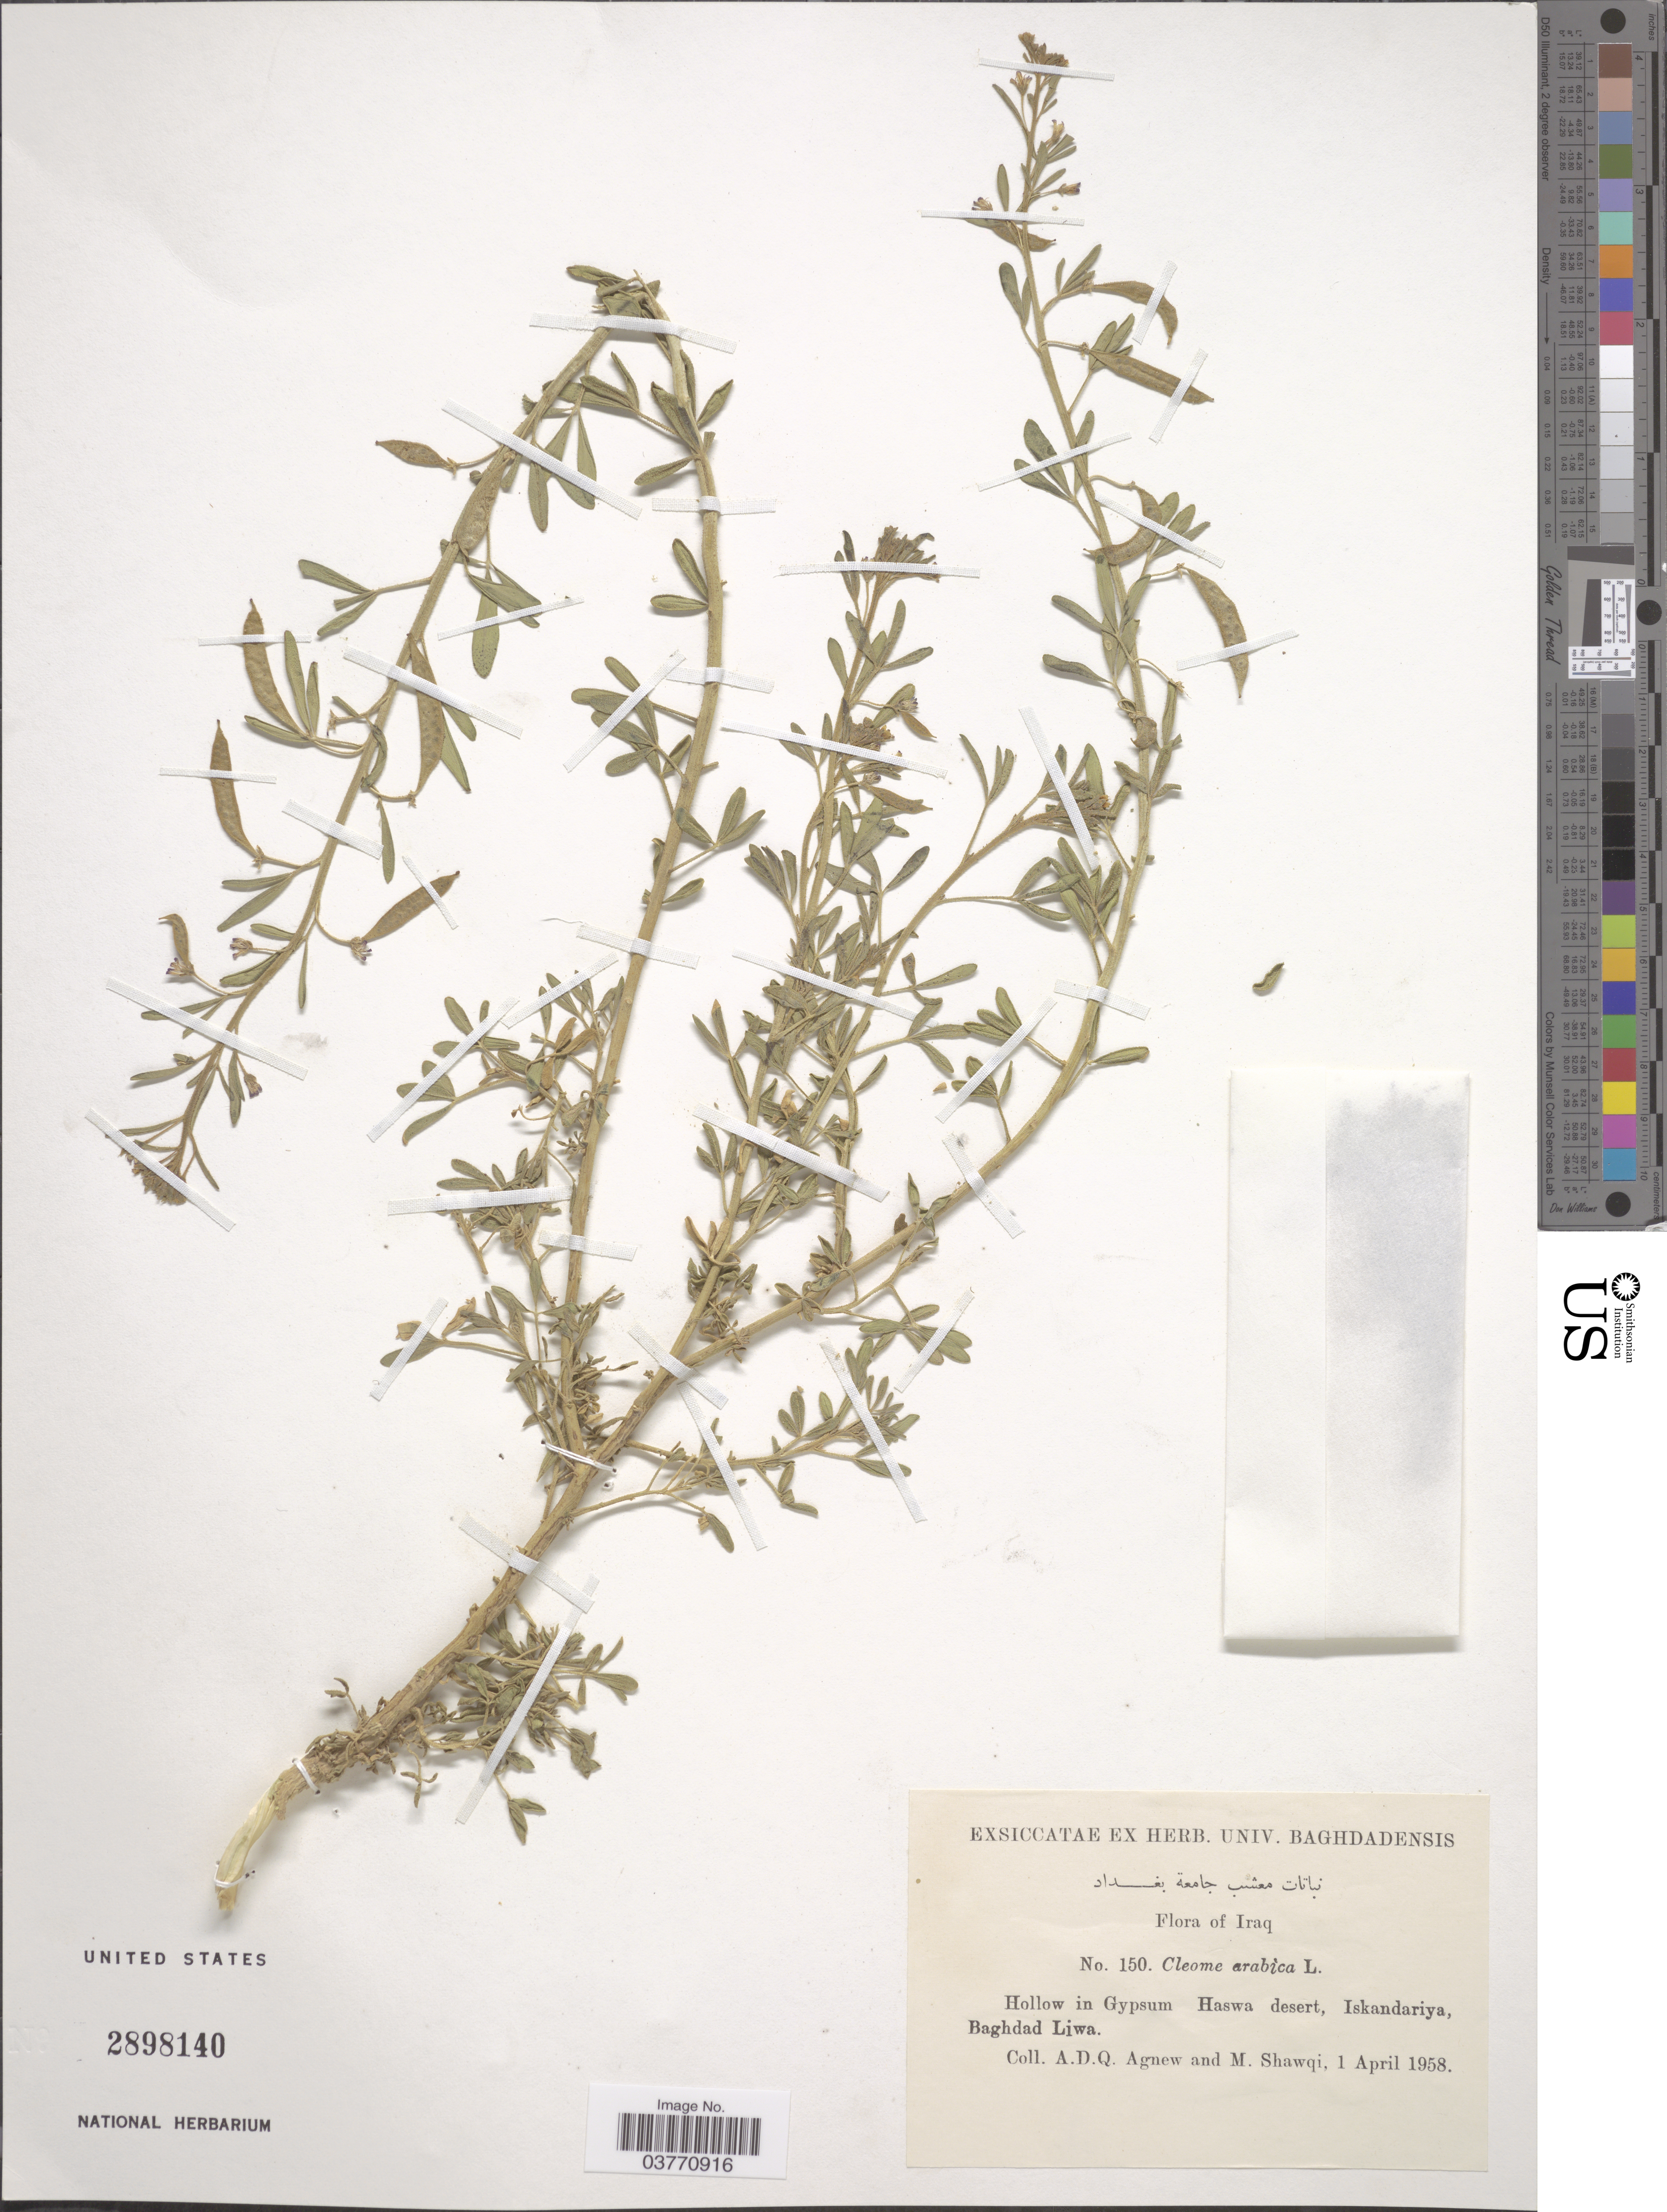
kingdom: Plantae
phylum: Tracheophyta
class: Magnoliopsida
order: Brassicales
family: Cleomaceae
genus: Cleome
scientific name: Cleome arabica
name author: L.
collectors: A. D. Agnew & M. Shawqi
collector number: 150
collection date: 1958-04-01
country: Iraq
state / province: Baghdad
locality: Hollow in Gypsum Haswa desert, Iskandariya, Baghdad Liwa.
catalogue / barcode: US 2898140